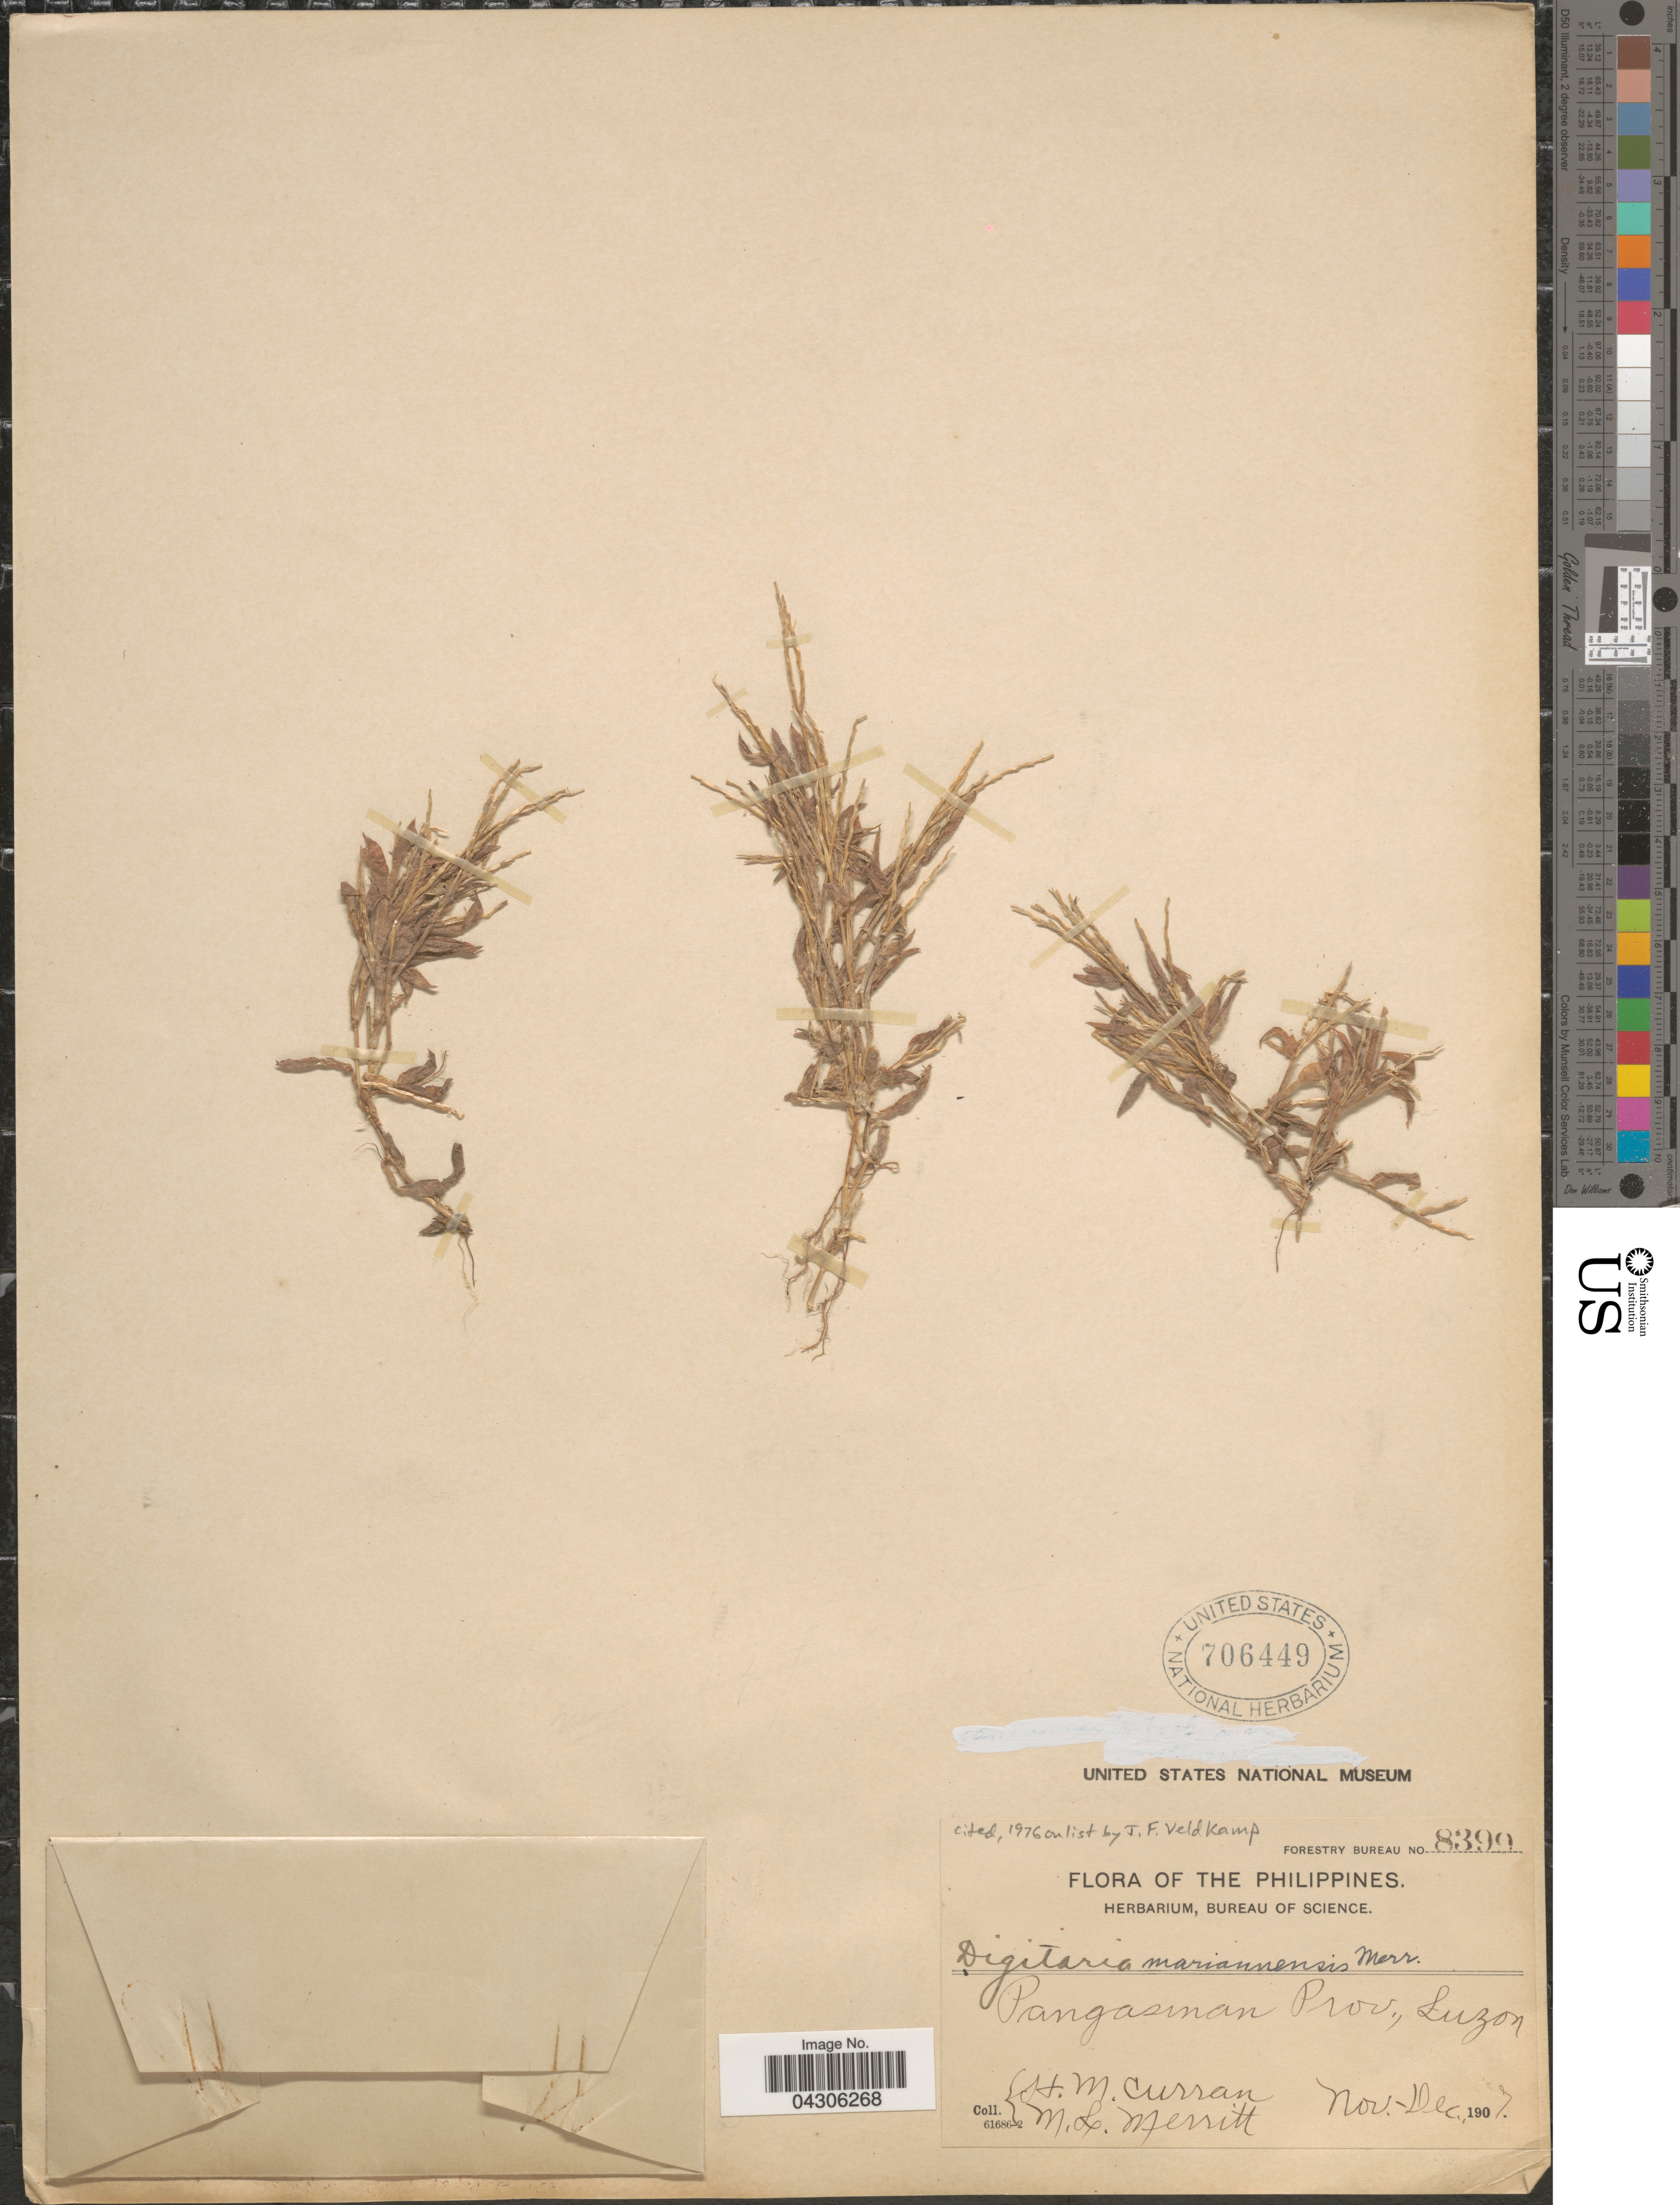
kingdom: Plantae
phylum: Tracheophyta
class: Liliopsida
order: Poales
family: Poaceae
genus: Digitaria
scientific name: Digitaria mariannensis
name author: Merr.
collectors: H. M. Curran & M. L. Merritt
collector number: Forestry Bureau 8399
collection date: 1907-11/1907-12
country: Philippines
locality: Pangasman Prov., Luzon.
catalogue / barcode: US 706449